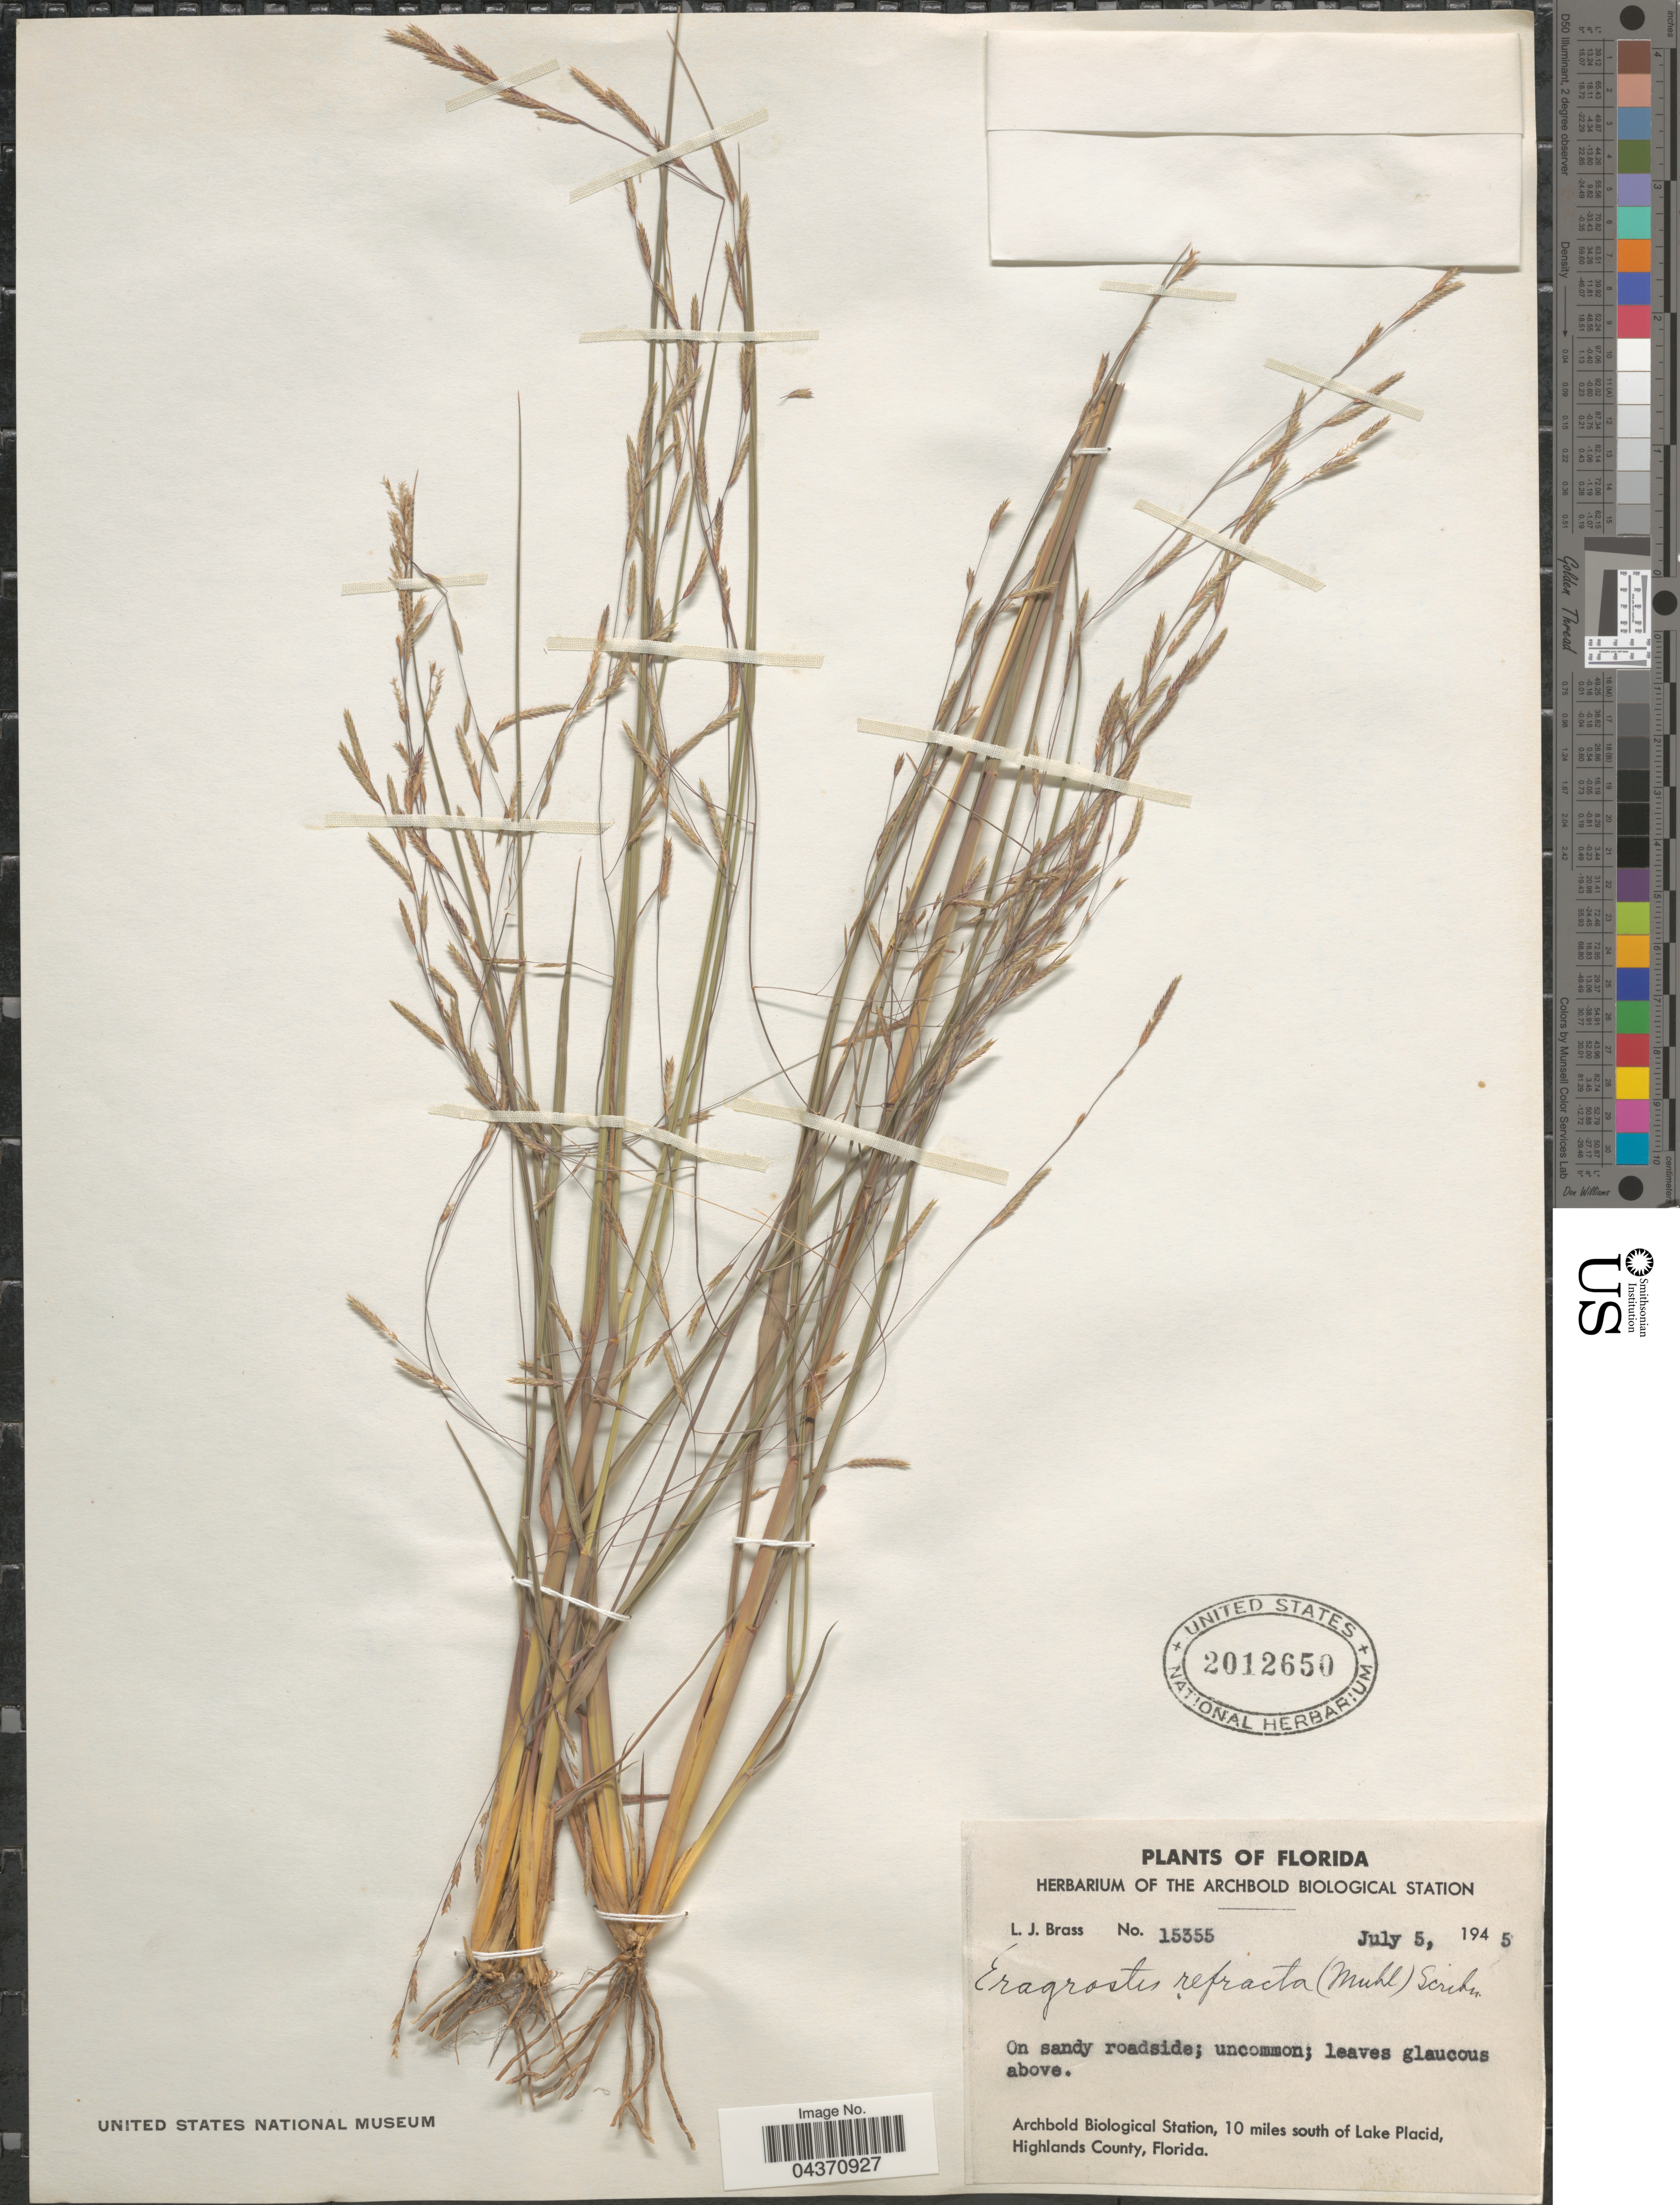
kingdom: Plantae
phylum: Tracheophyta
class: Liliopsida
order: Poales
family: Poaceae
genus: Eragrostis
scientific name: Eragrostis refracta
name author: (Muhl.) Scribn.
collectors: L. J. Brass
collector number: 15355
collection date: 1945-07-05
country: United States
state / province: Florida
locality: Archbold Biological Station, 10 miles south of Lake Placid, Highlands County.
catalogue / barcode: US 2012650